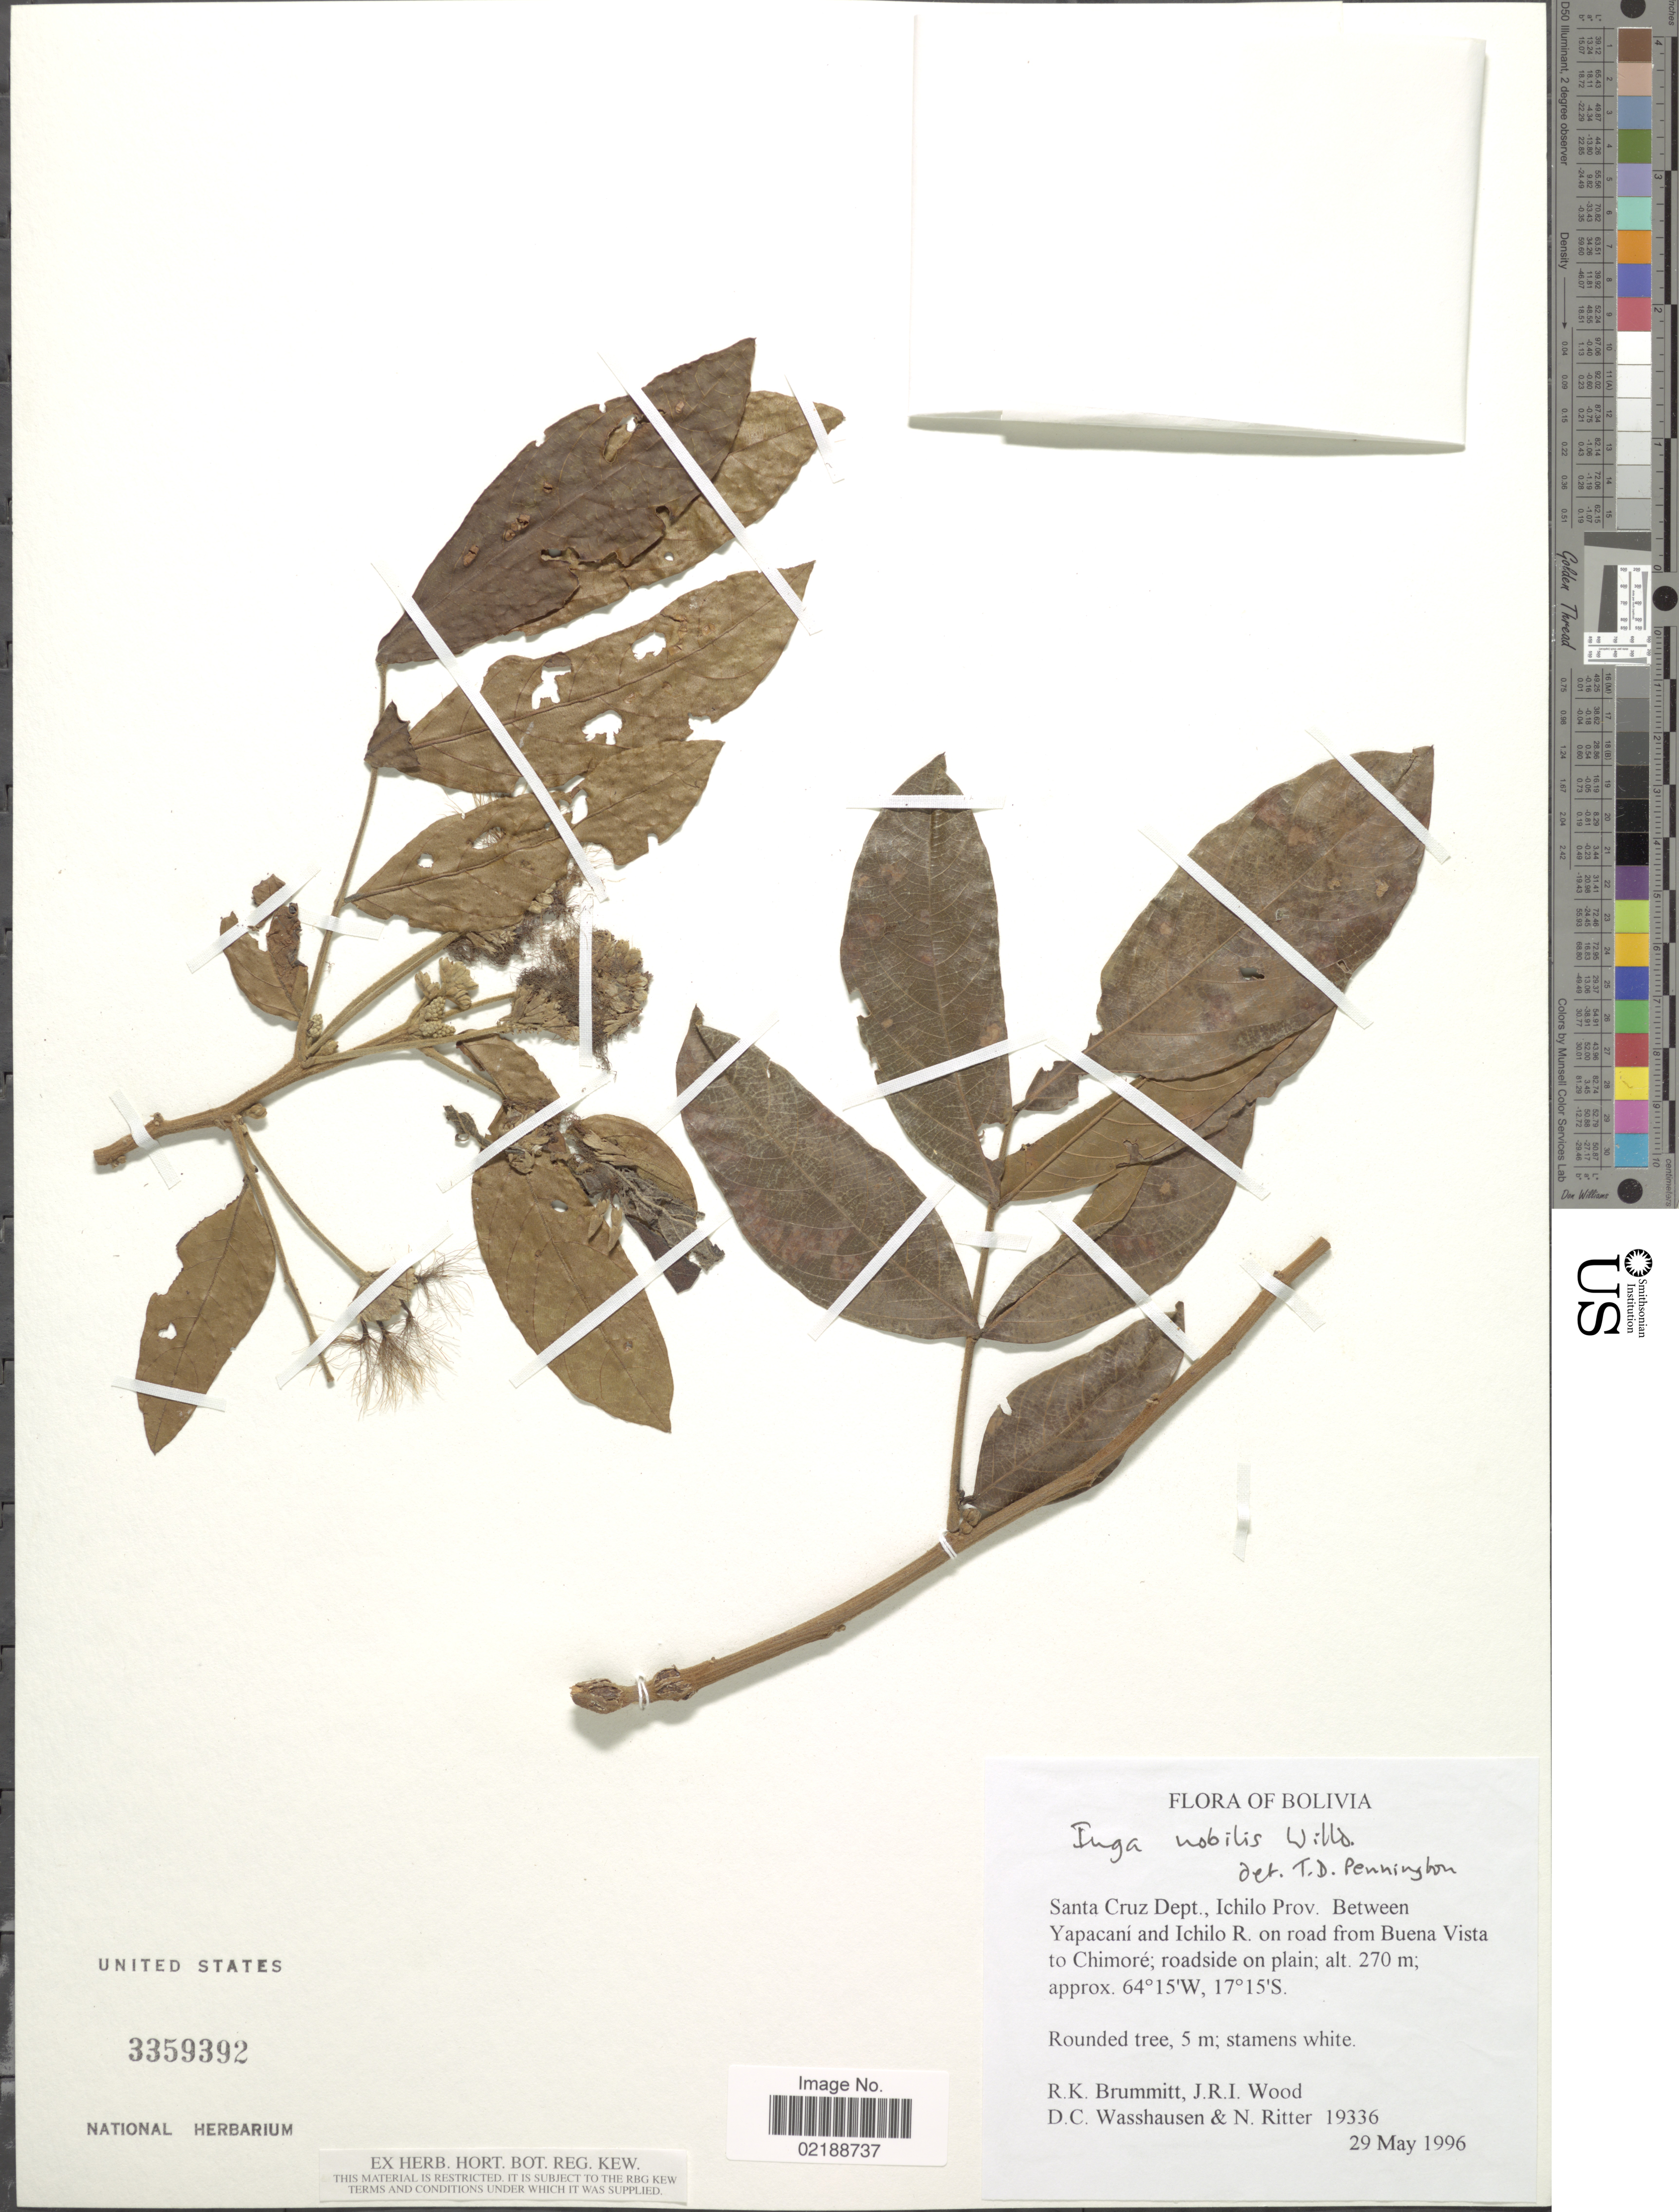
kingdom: Plantae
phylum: Tracheophyta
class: Magnoliopsida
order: Fabales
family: Fabaceae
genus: Inga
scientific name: Inga nobilis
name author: Willd.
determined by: Pennington, T. D., (K)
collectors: R. Brummitt, J. R. I. Wood, D. C. Wasshausen & N. Ritter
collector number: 19336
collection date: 1996-05-29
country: Bolivia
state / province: Santa Cruz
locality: Santa Cruz Dept., Ichilo Prov. Between Yapacaní and Ichilo R. on road from Buena Vista to Chimoré; roadside on plain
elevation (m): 270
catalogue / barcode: US 3359392